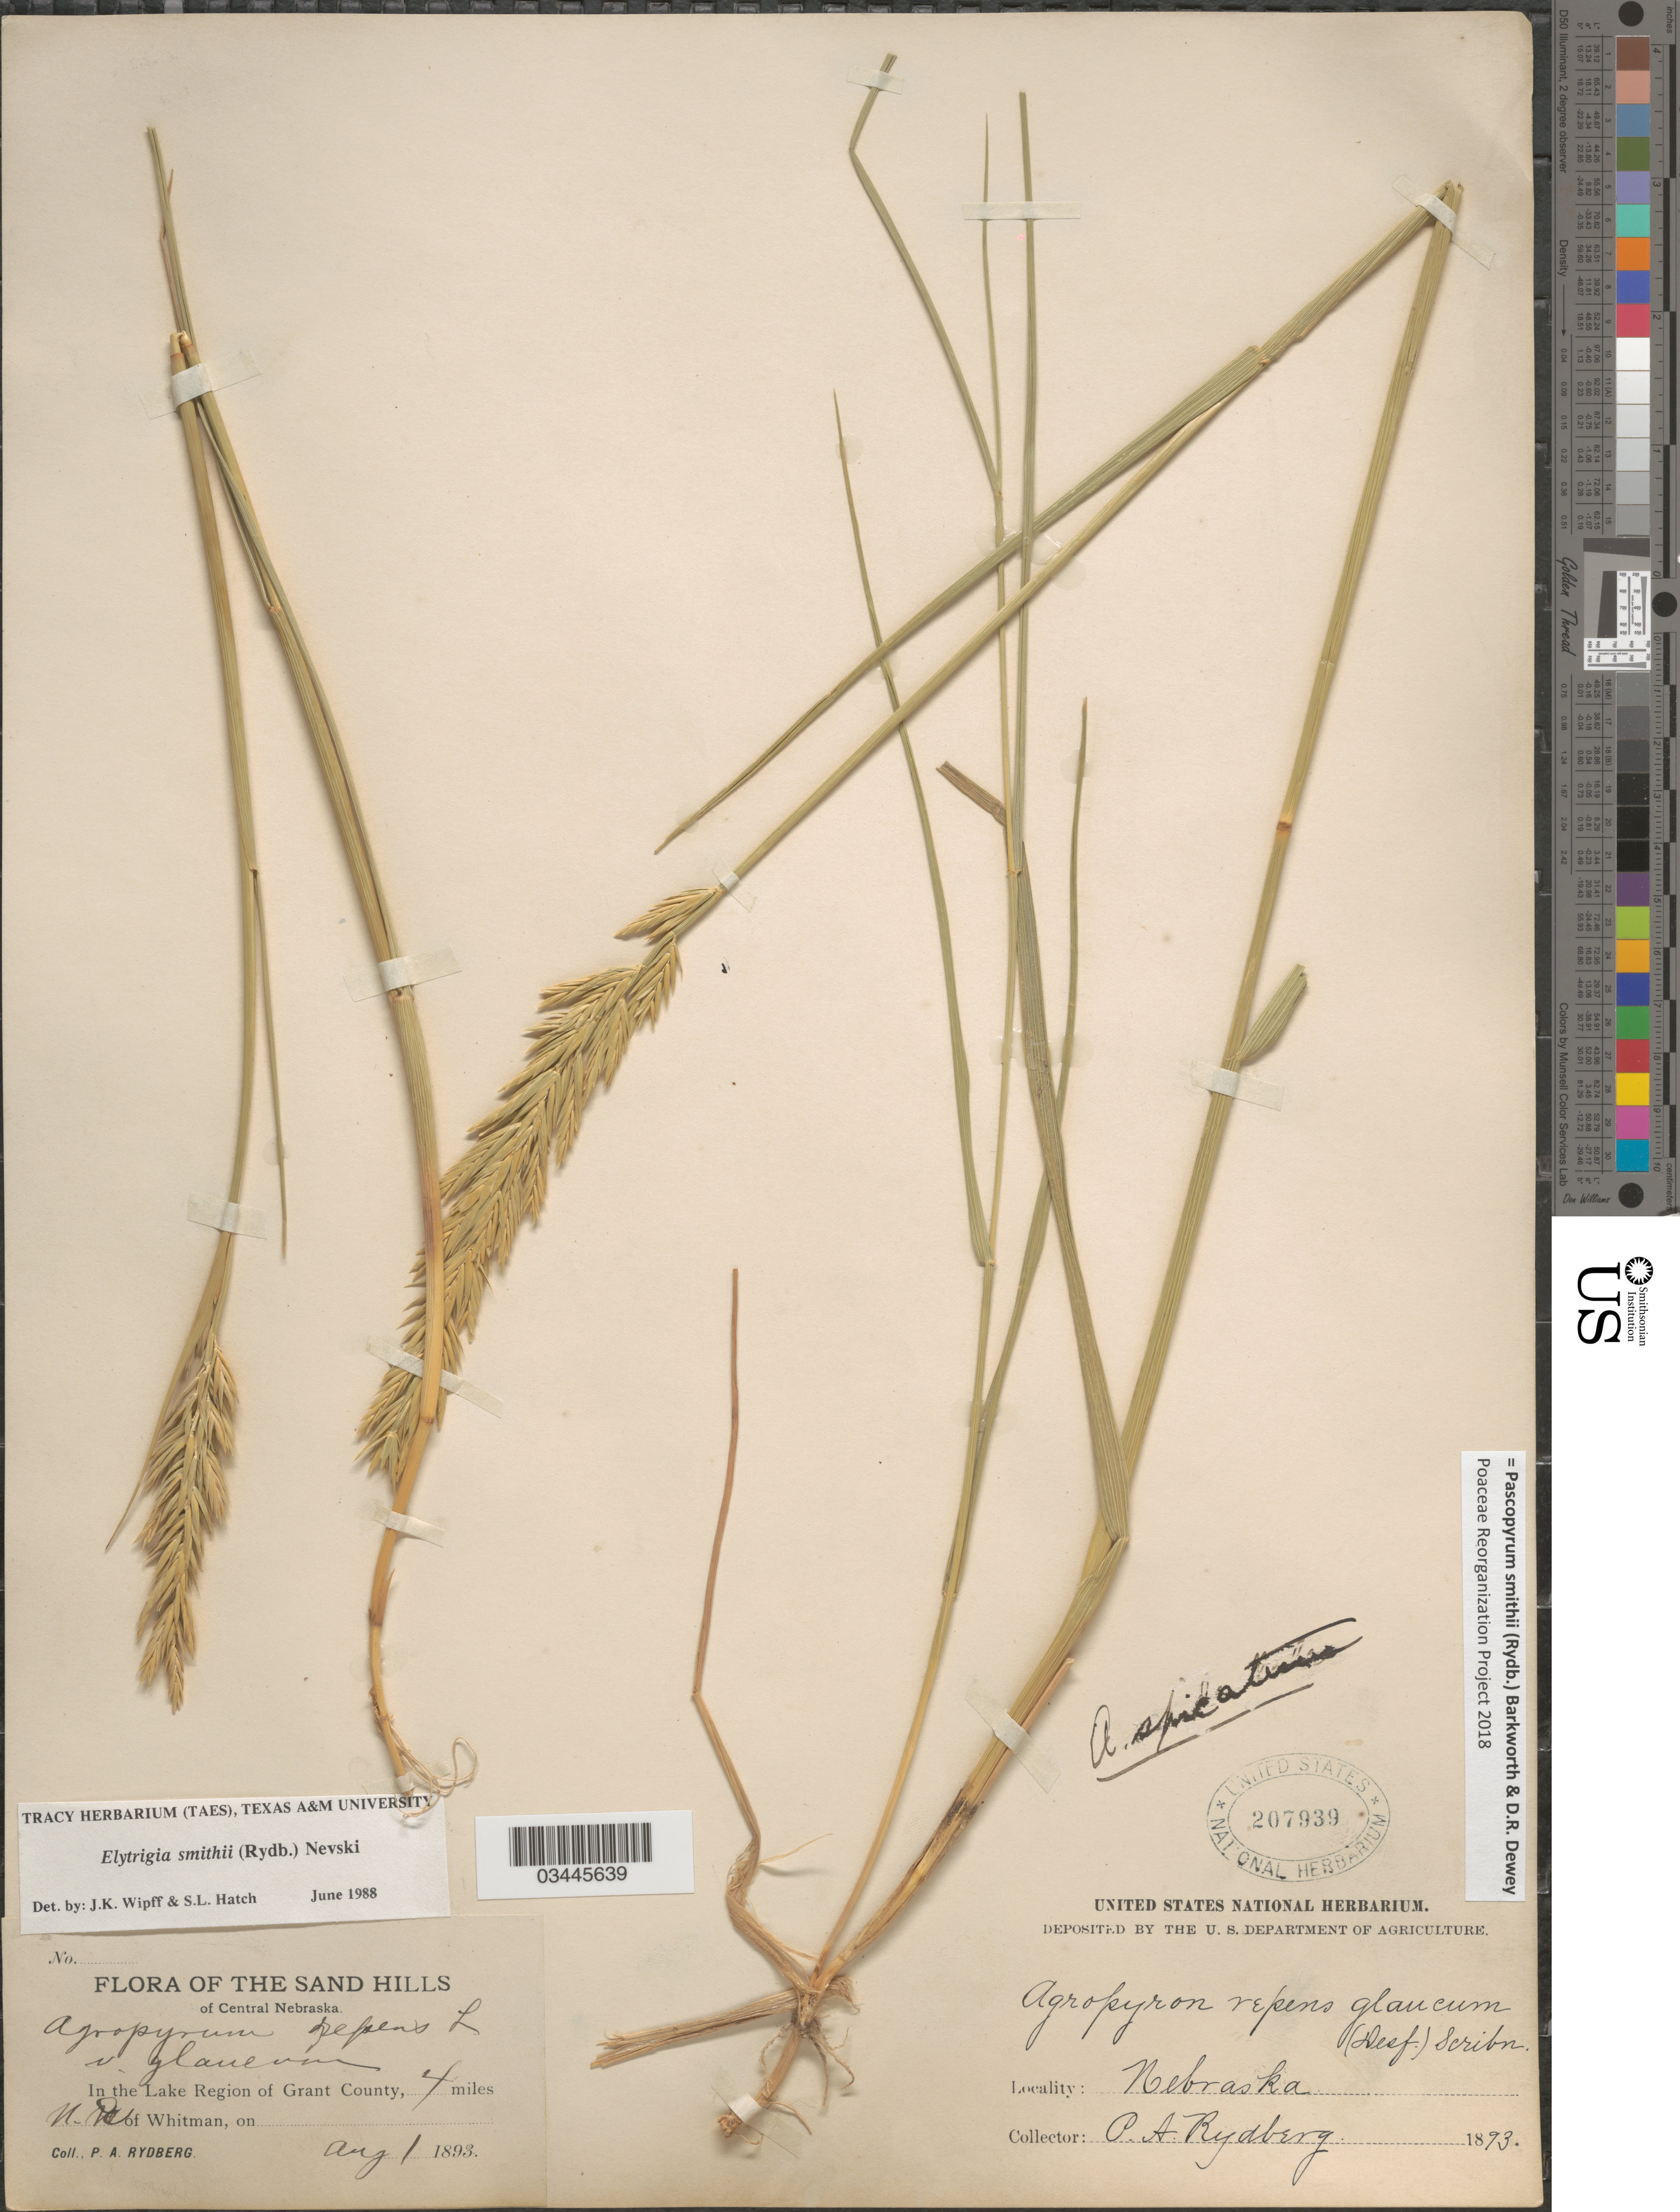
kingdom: Plantae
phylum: Tracheophyta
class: Liliopsida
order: Poales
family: Poaceae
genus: Pascopyrum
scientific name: Pascopyrum smithii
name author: (Rydb.) Barkworth & Dewey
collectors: P. A. Rydberg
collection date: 1893-08-01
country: United States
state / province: Nebraska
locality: The Sand Hills of Central Nebraska. In the Lake Region of Grant County, 4 miles N.W. of Whitman.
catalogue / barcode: US 207939